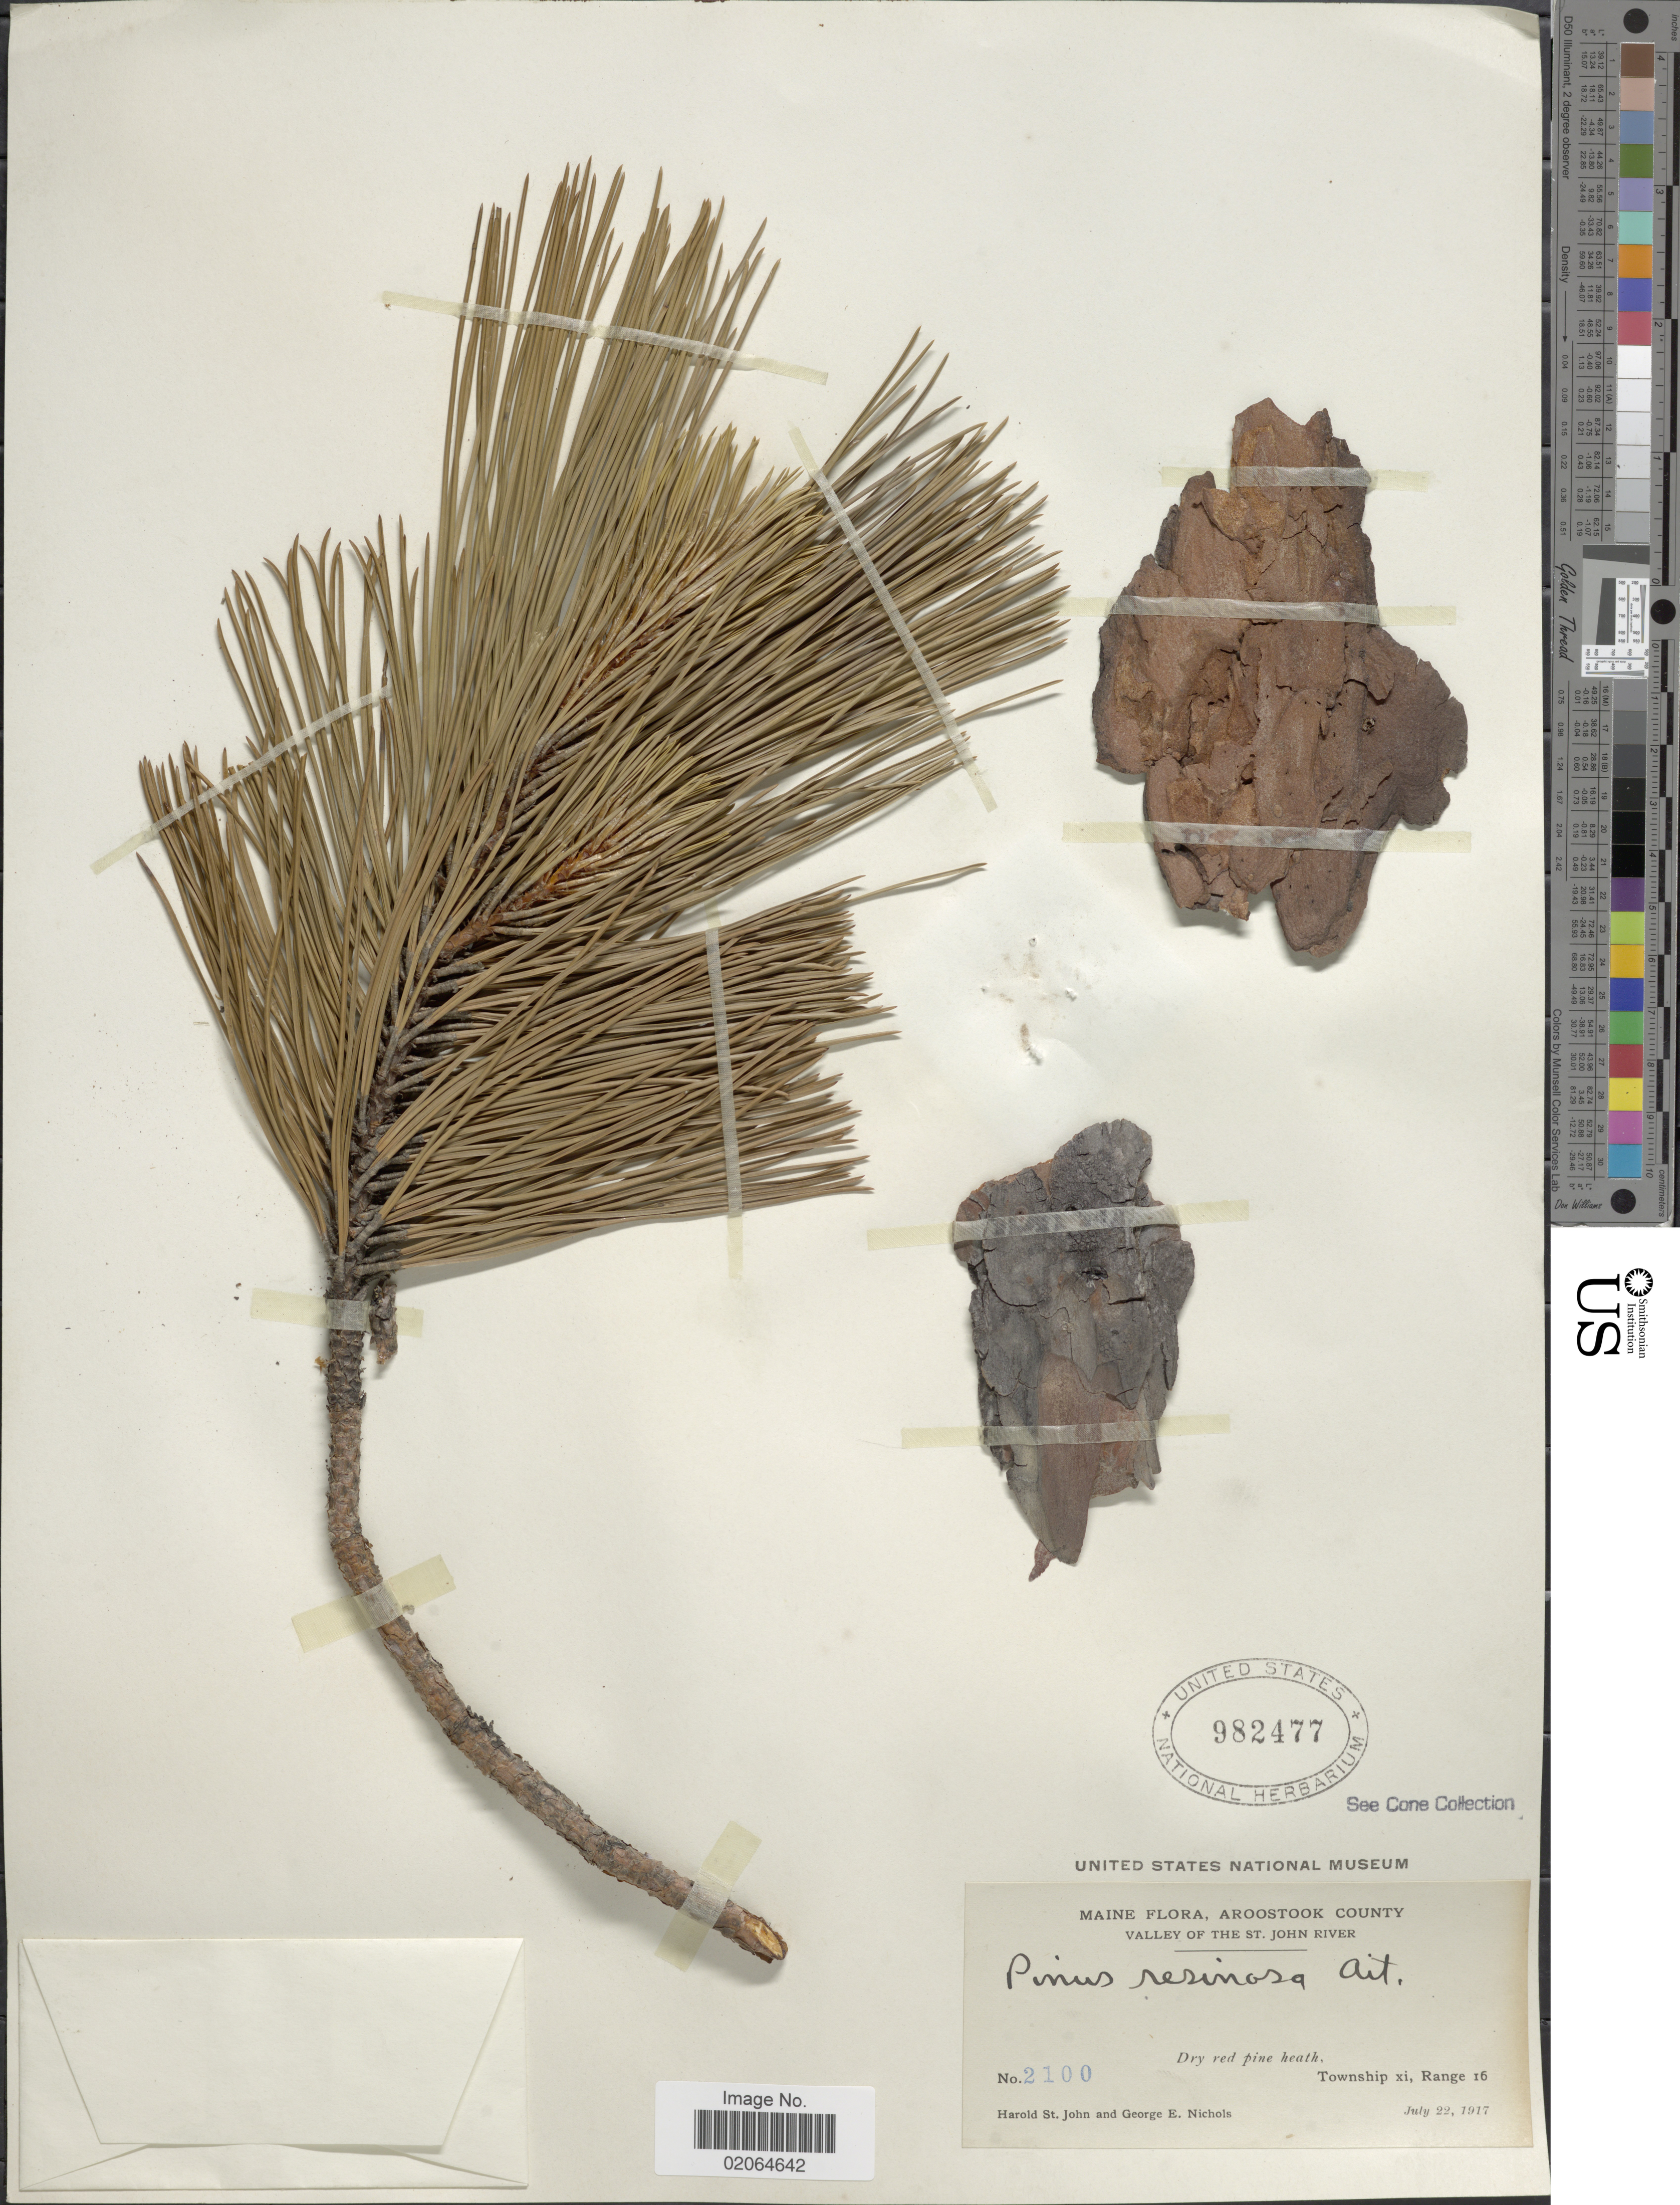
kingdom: Plantae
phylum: Tracheophyta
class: Pinopsida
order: Pinales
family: Pinaceae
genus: Pinus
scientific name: Pinus resinosa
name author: Aiton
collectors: H. St. John & G. E. Nichols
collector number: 2100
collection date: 1917-07-22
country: United States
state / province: Maine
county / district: Aroostook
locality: valley of the St. John River. Township xi, Range 16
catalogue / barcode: US 982477